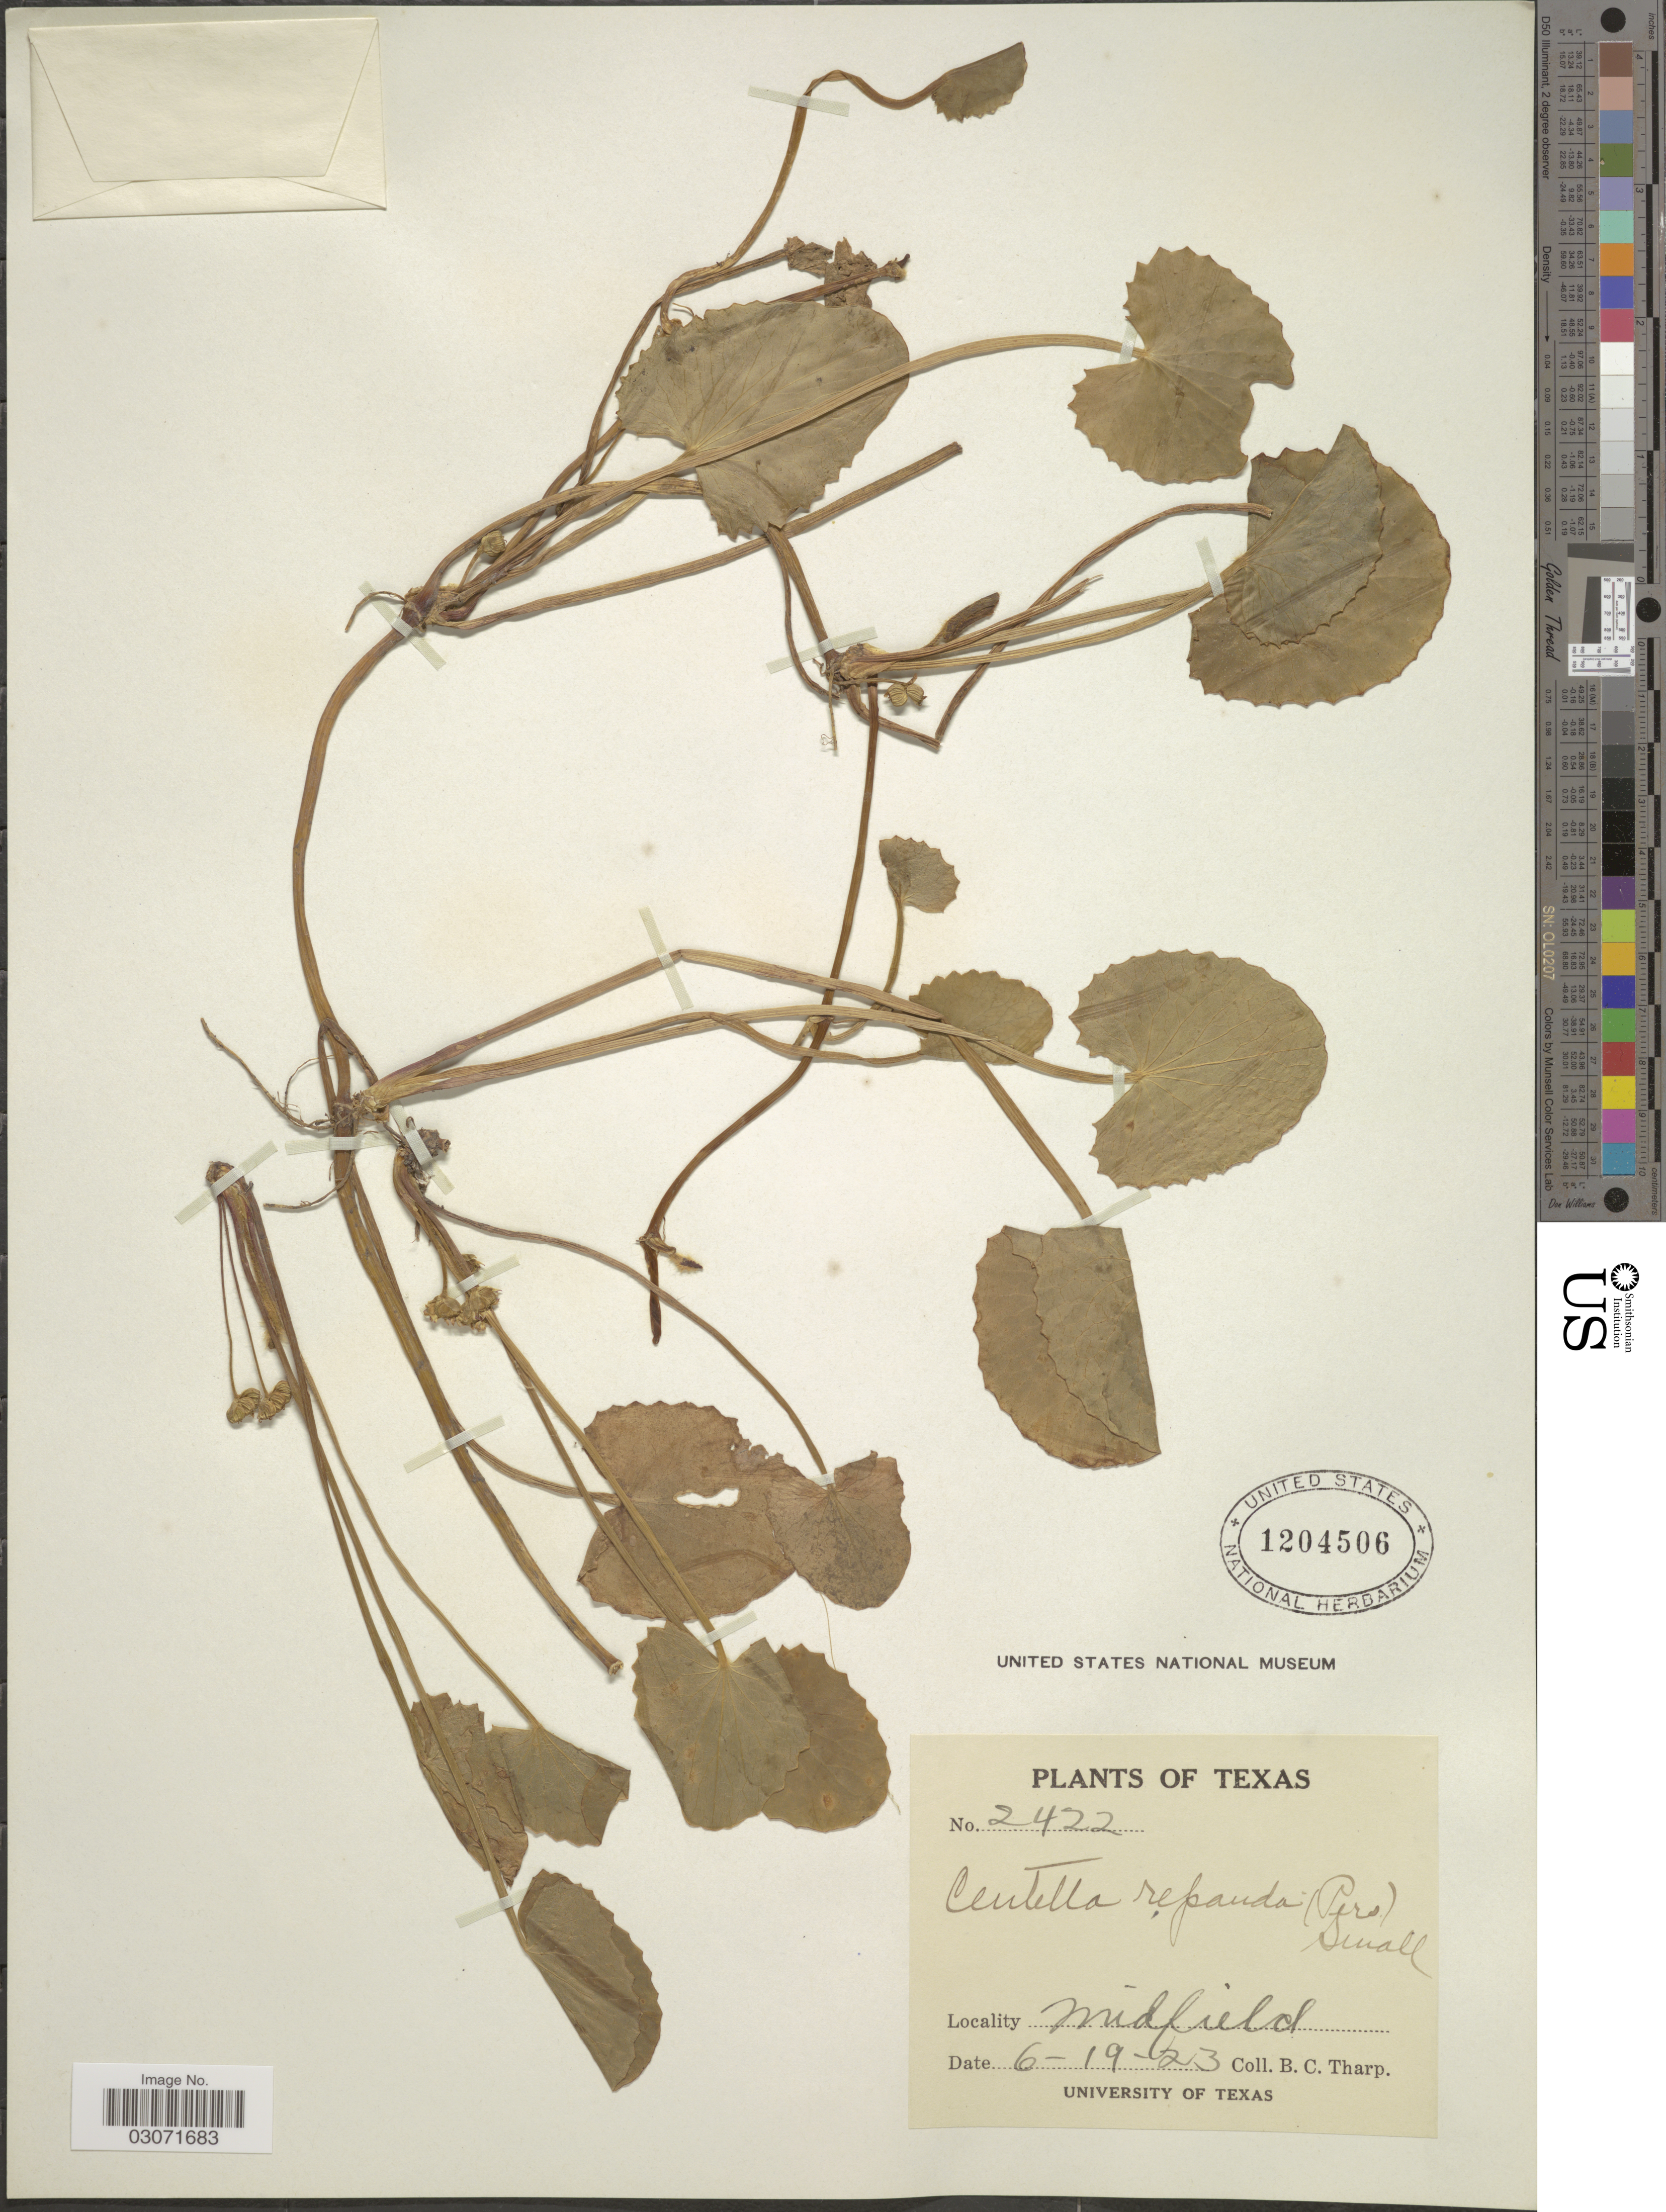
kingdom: Plantae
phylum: Tracheophyta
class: Magnoliopsida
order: Apiales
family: Apiaceae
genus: Centella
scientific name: Centella asiatica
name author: (L.) Urb.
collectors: B. C. Tharp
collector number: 2422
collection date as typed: Transcribed d/m/y: 19/6/23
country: United States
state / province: Texas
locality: Midfield.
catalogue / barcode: US 1204506